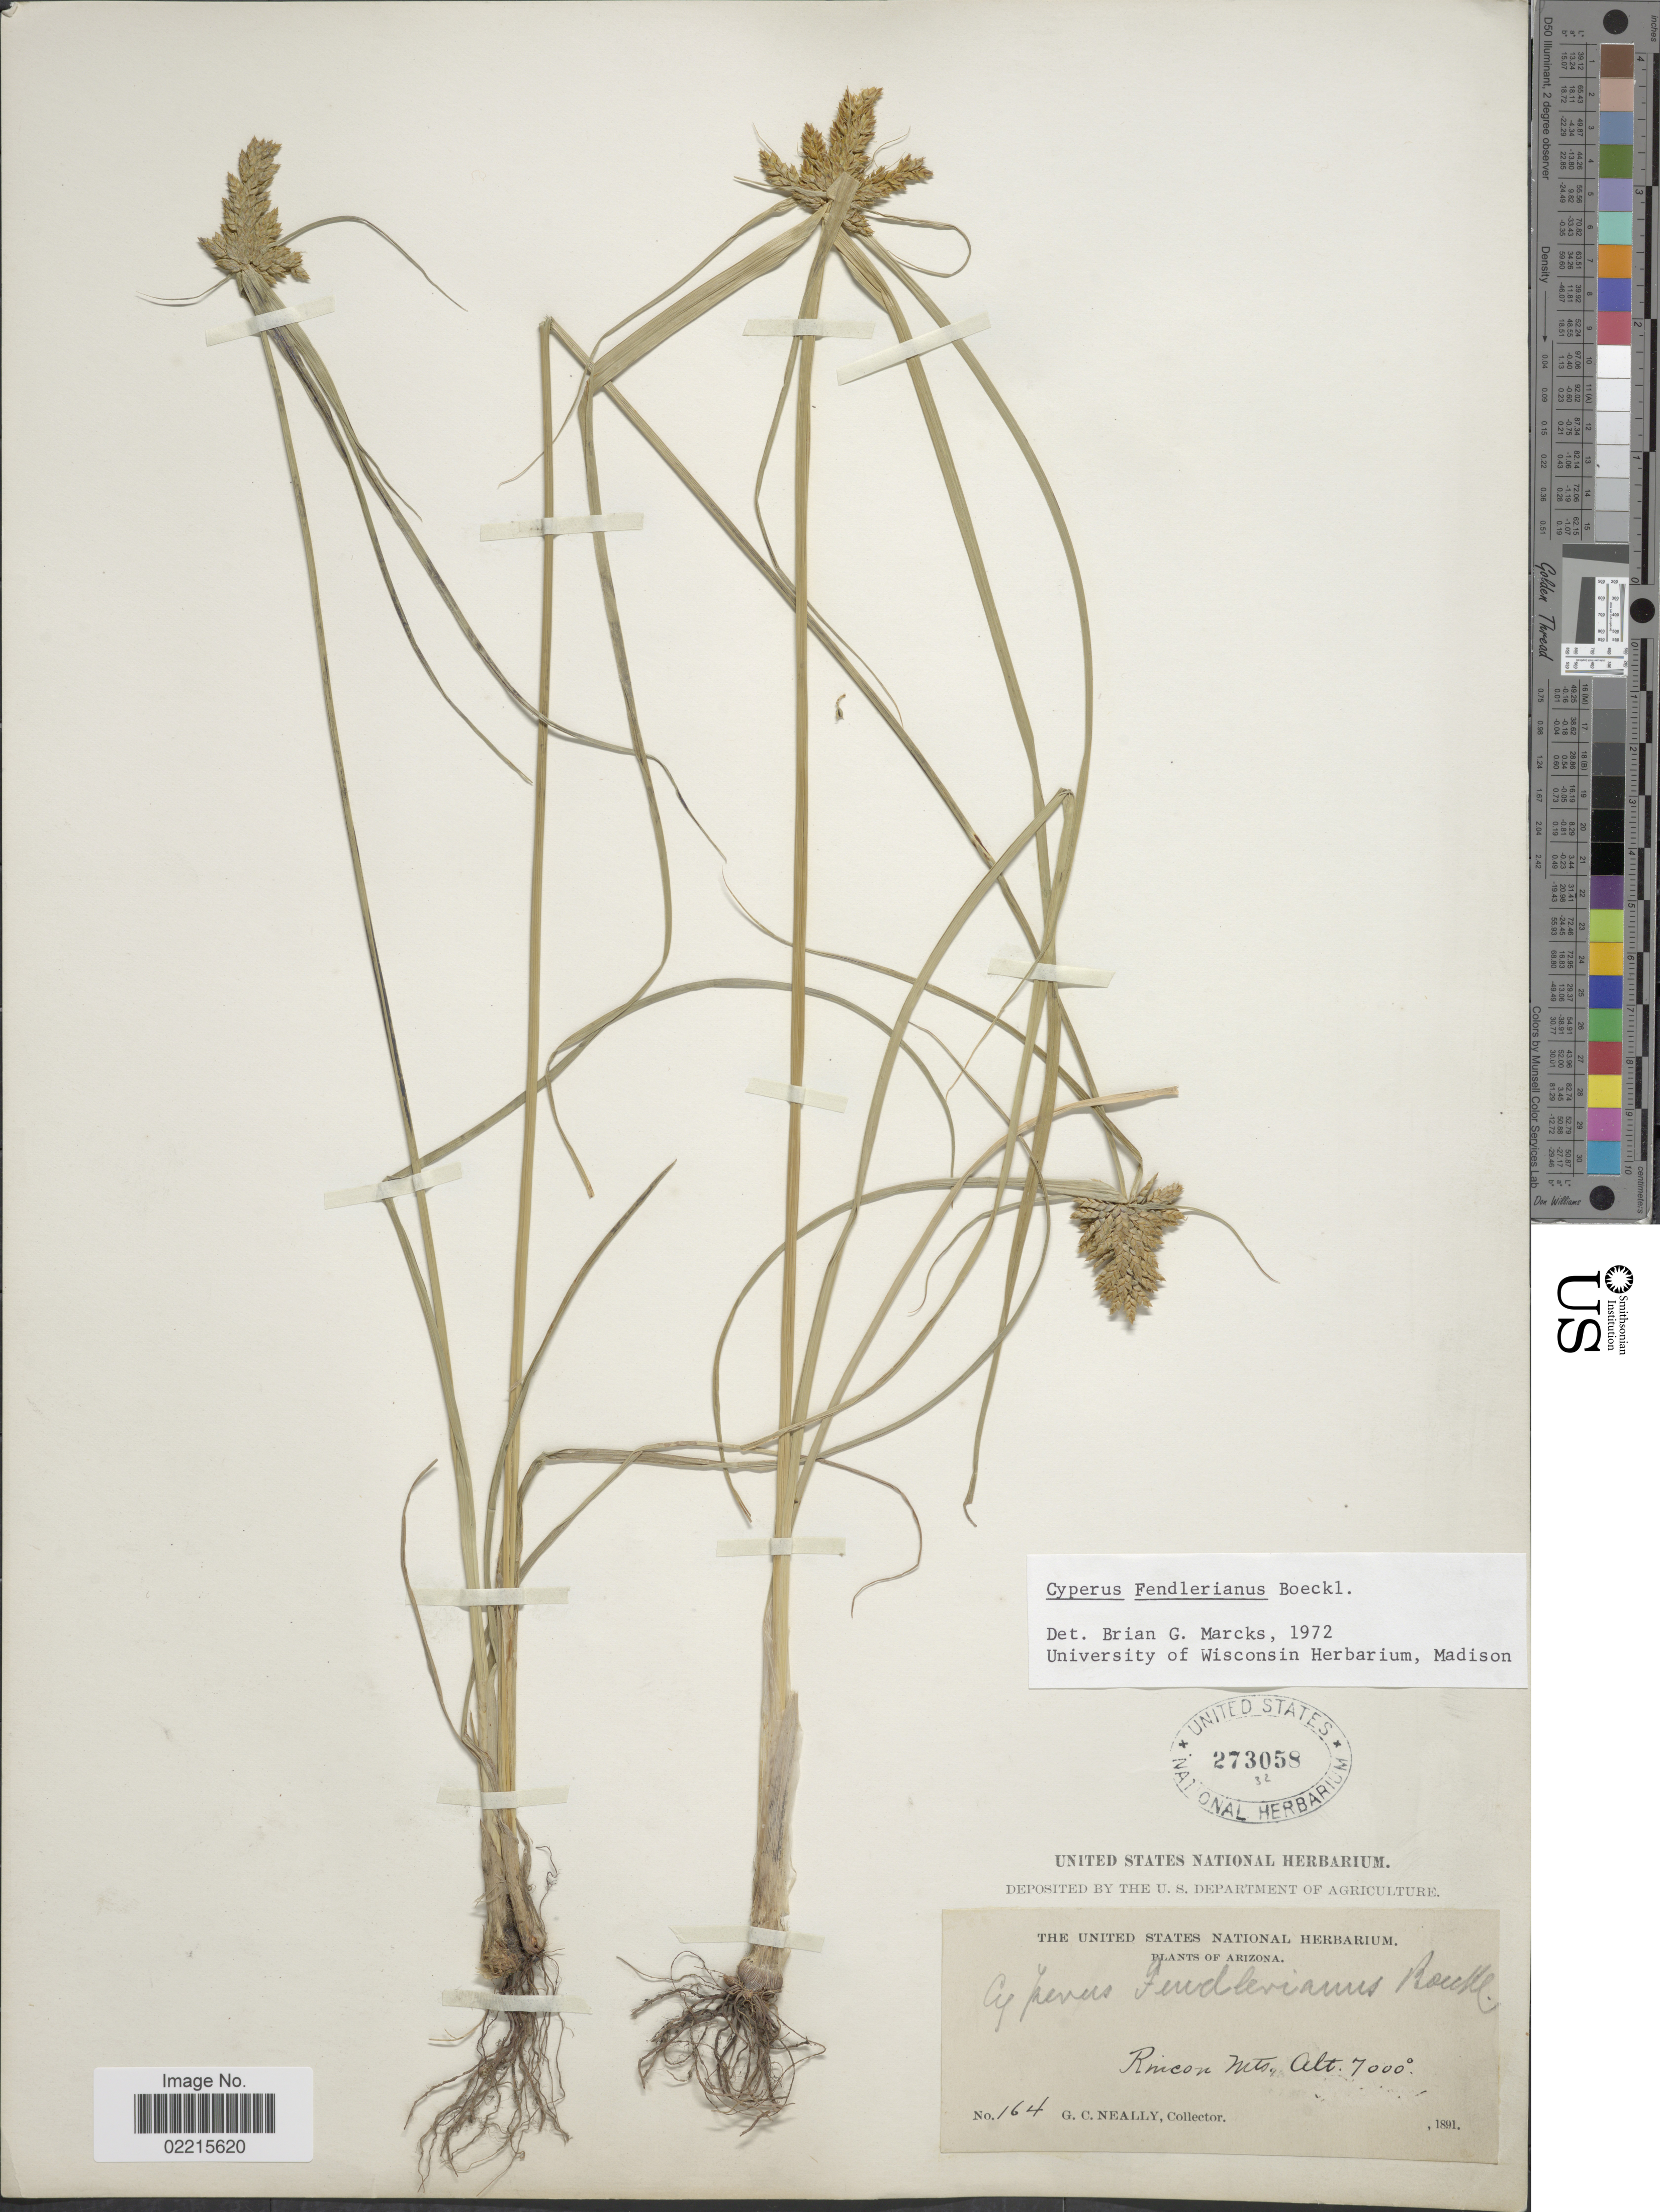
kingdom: Plantae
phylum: Tracheophyta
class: Liliopsida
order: Poales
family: Cyperaceae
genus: Cyperus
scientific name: Cyperus fendlerianus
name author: Boeckeler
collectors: G. C. Nealley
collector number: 164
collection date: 1891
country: United States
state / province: Arizona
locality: Rincon Mts.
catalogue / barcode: US 273058